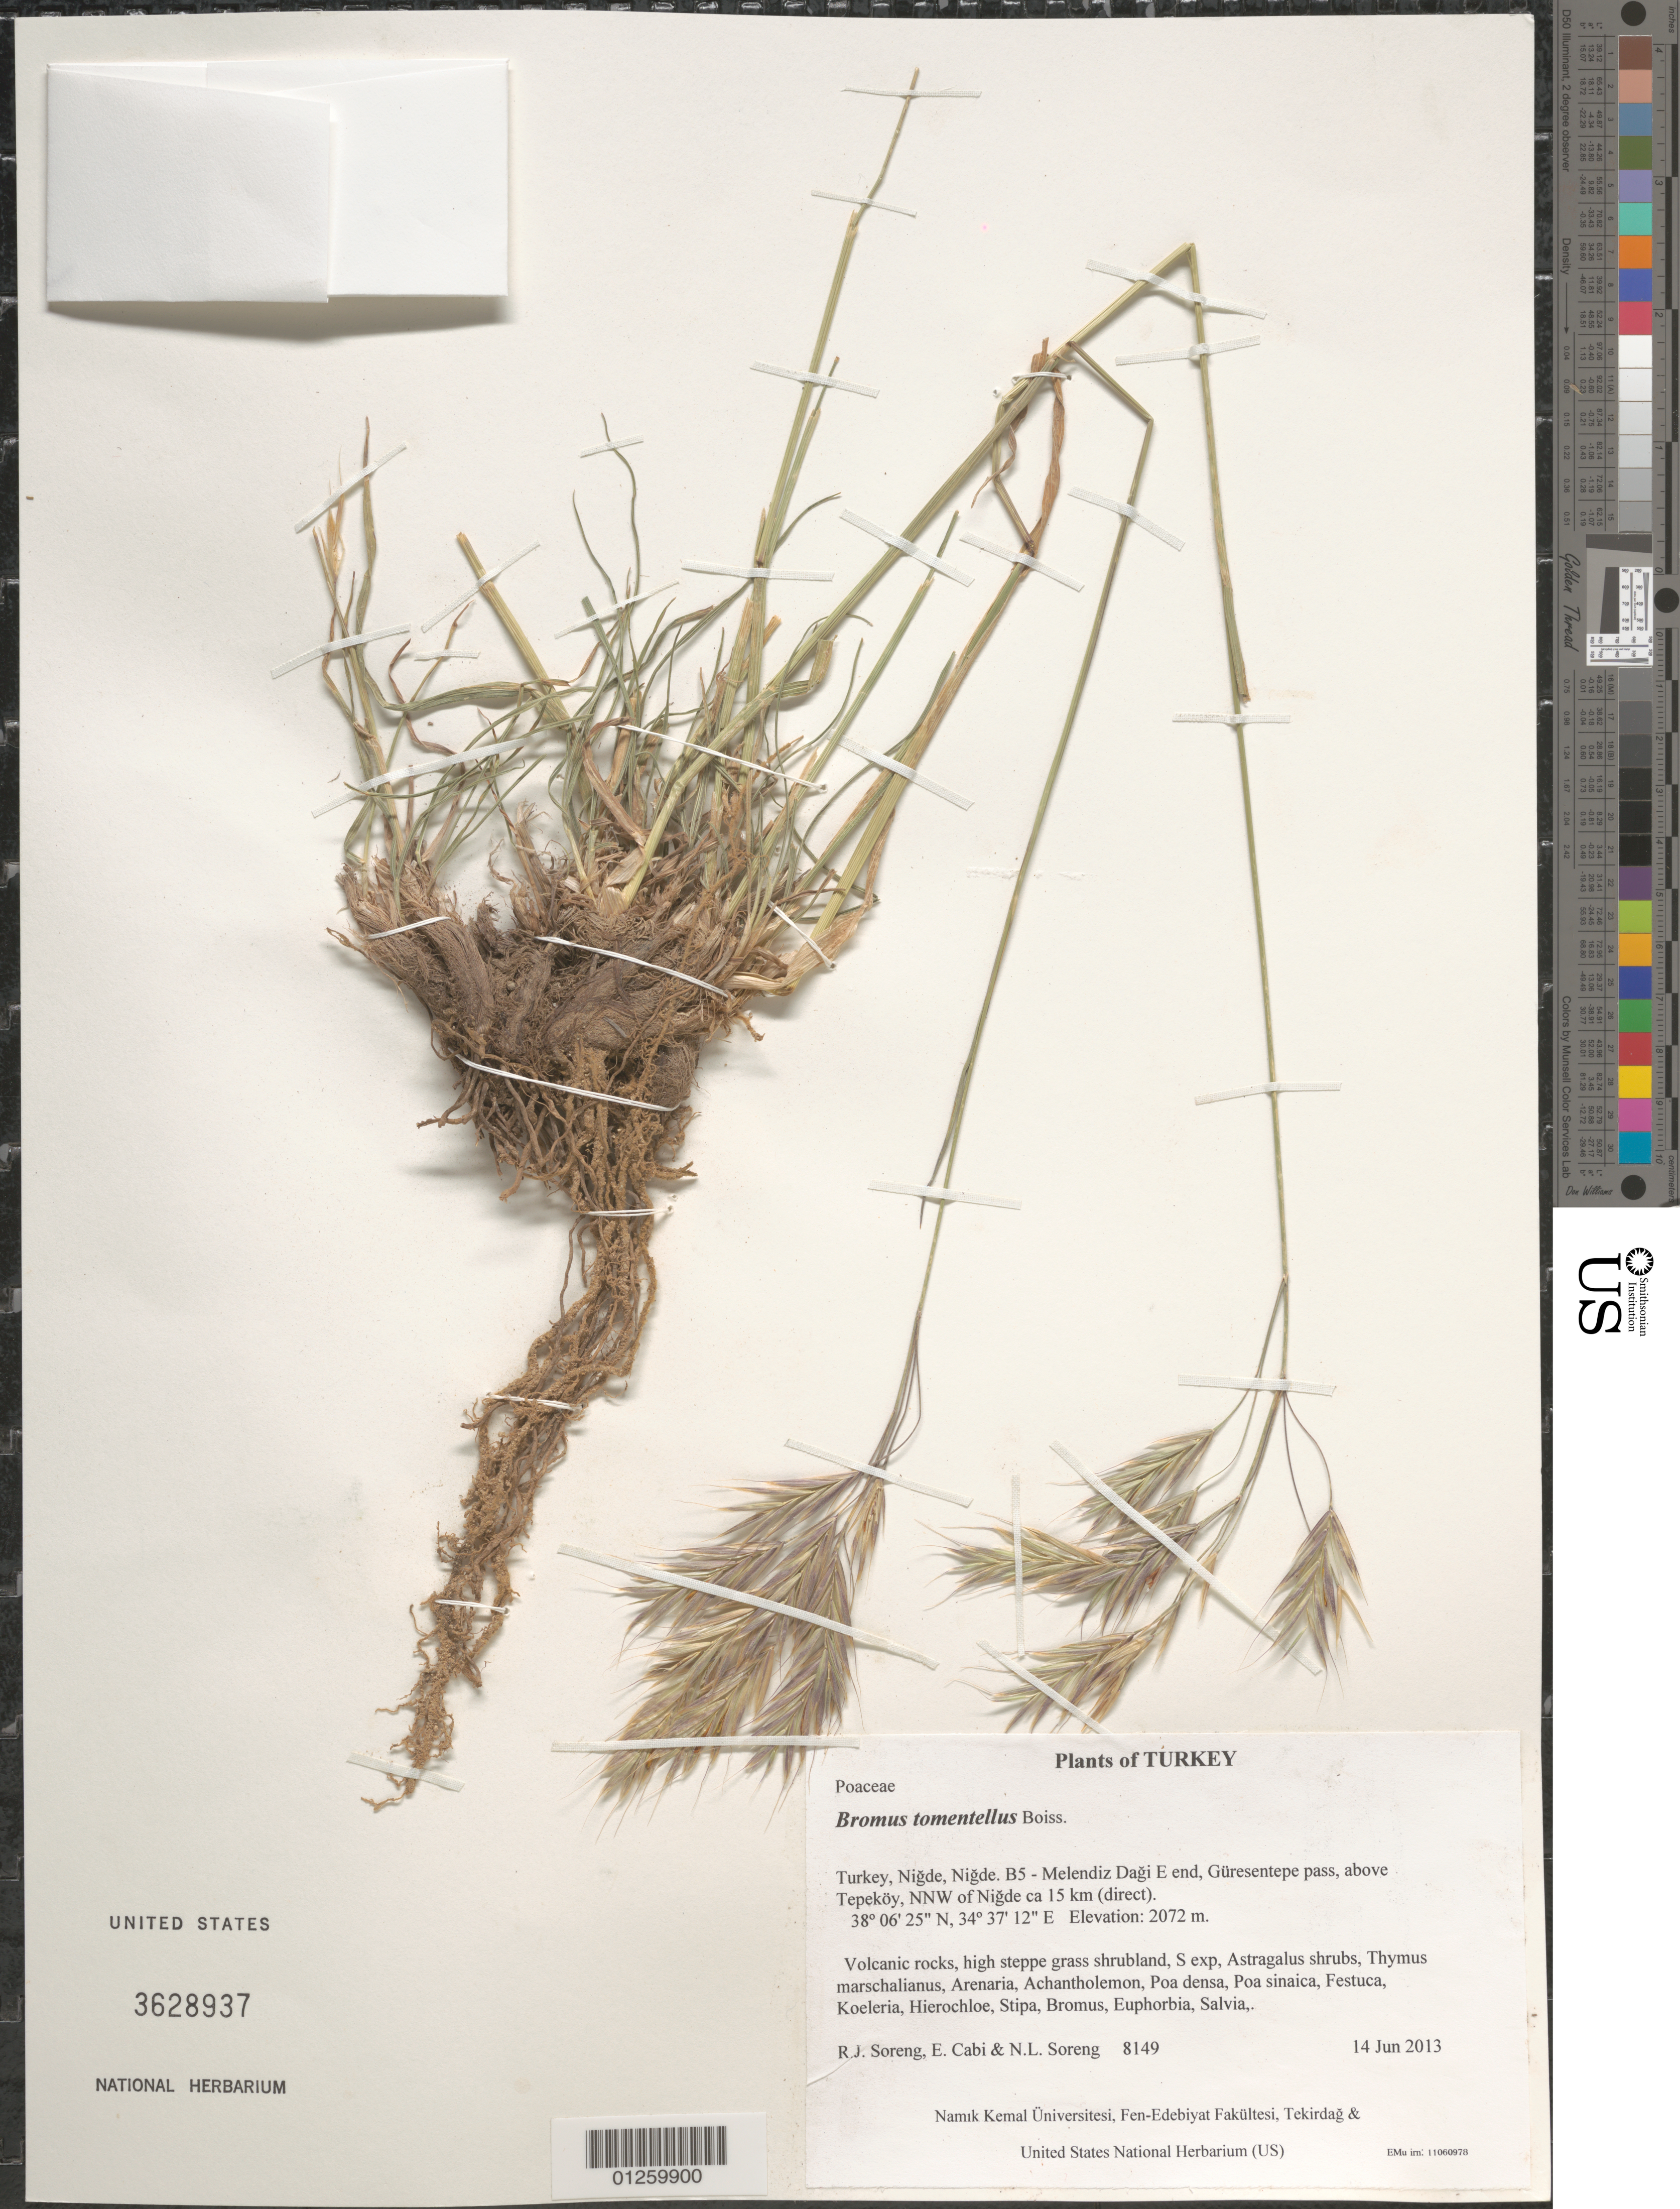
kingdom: Plantae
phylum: Tracheophyta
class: Liliopsida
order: Poales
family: Poaceae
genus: Bromus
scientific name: Bromus tomentellus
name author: Boiss.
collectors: R. J. Soreng, E. Cabi & N. L. Soreng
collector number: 8149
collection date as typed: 2013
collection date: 2013-06-14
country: Turkey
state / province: Nigde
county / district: Nigde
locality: B5 - Melendiz Dagi E end, Güresentepe pass, above Tepeköy, NNW of Nigde ca 15 km (direct)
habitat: Volcanic rocks, high steppe grass shrubland, S exp.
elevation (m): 2072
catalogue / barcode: US 3628937